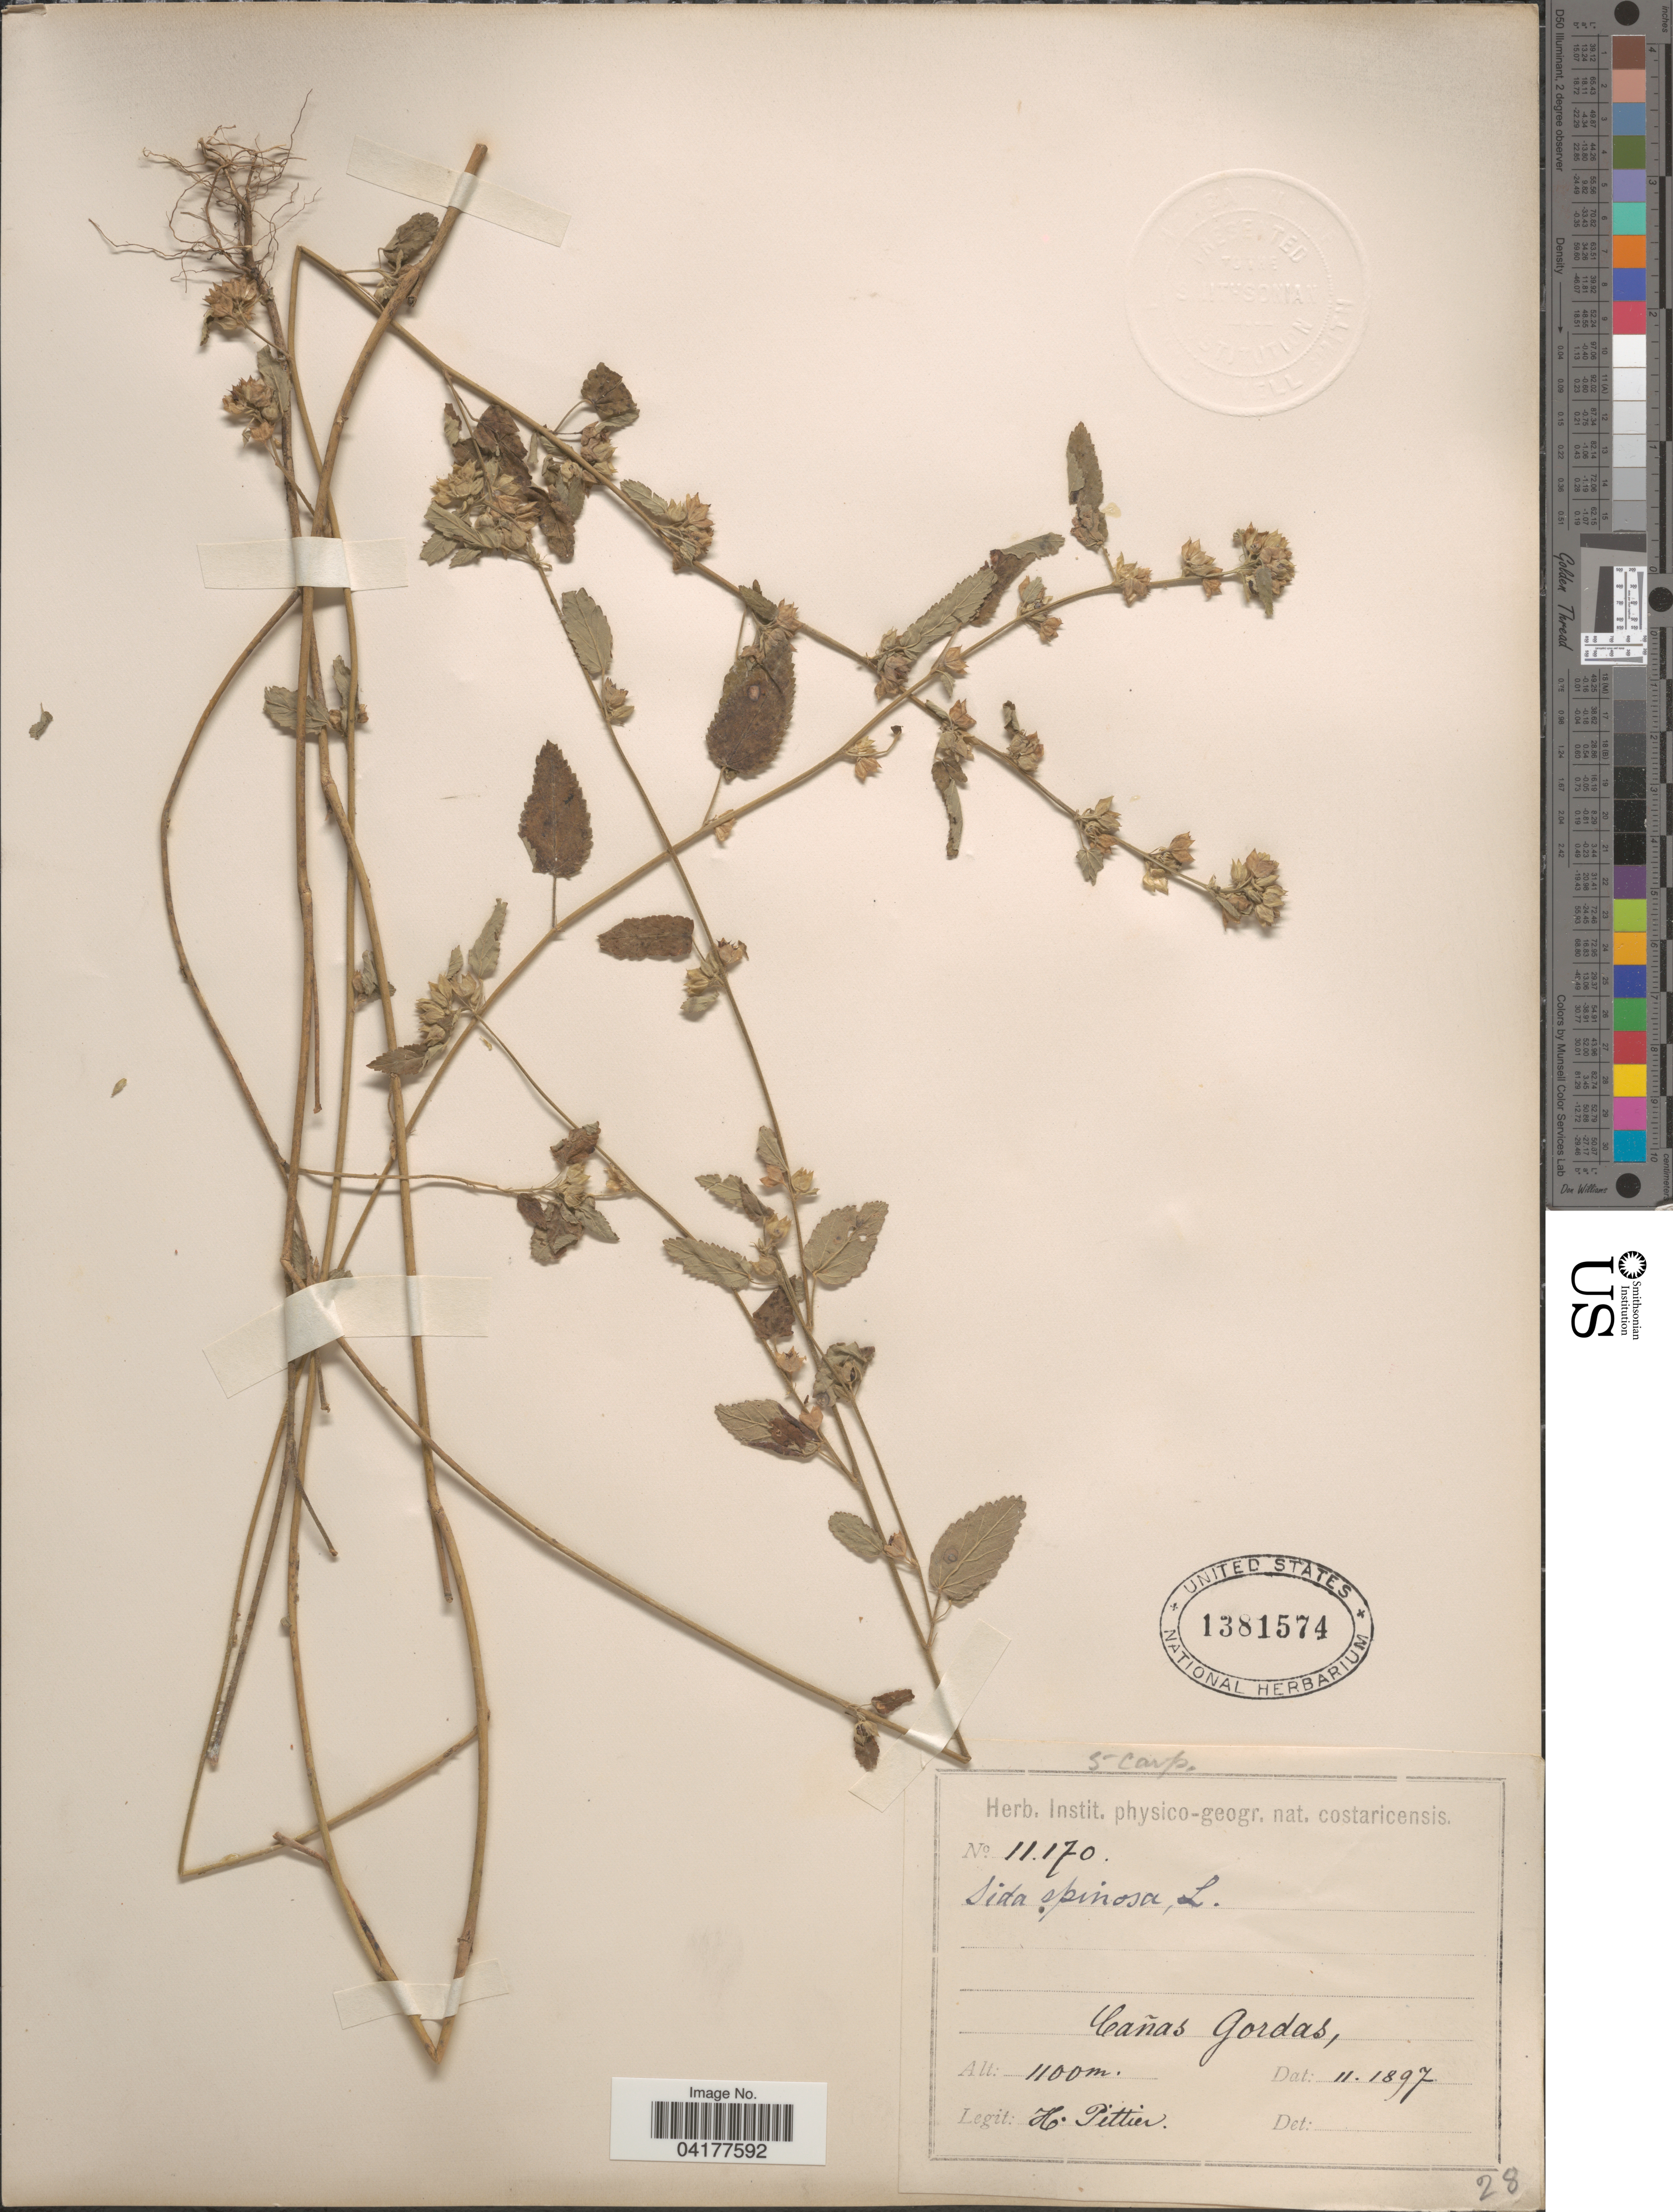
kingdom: Plantae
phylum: Tracheophyta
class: Magnoliopsida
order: Malvales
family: Malvaceae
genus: Sida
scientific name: Sida spinosa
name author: L.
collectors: H. F. Pittier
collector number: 11170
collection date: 1897-11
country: Costa Rica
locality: Cañas Gordas.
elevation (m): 1100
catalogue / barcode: US 1381574